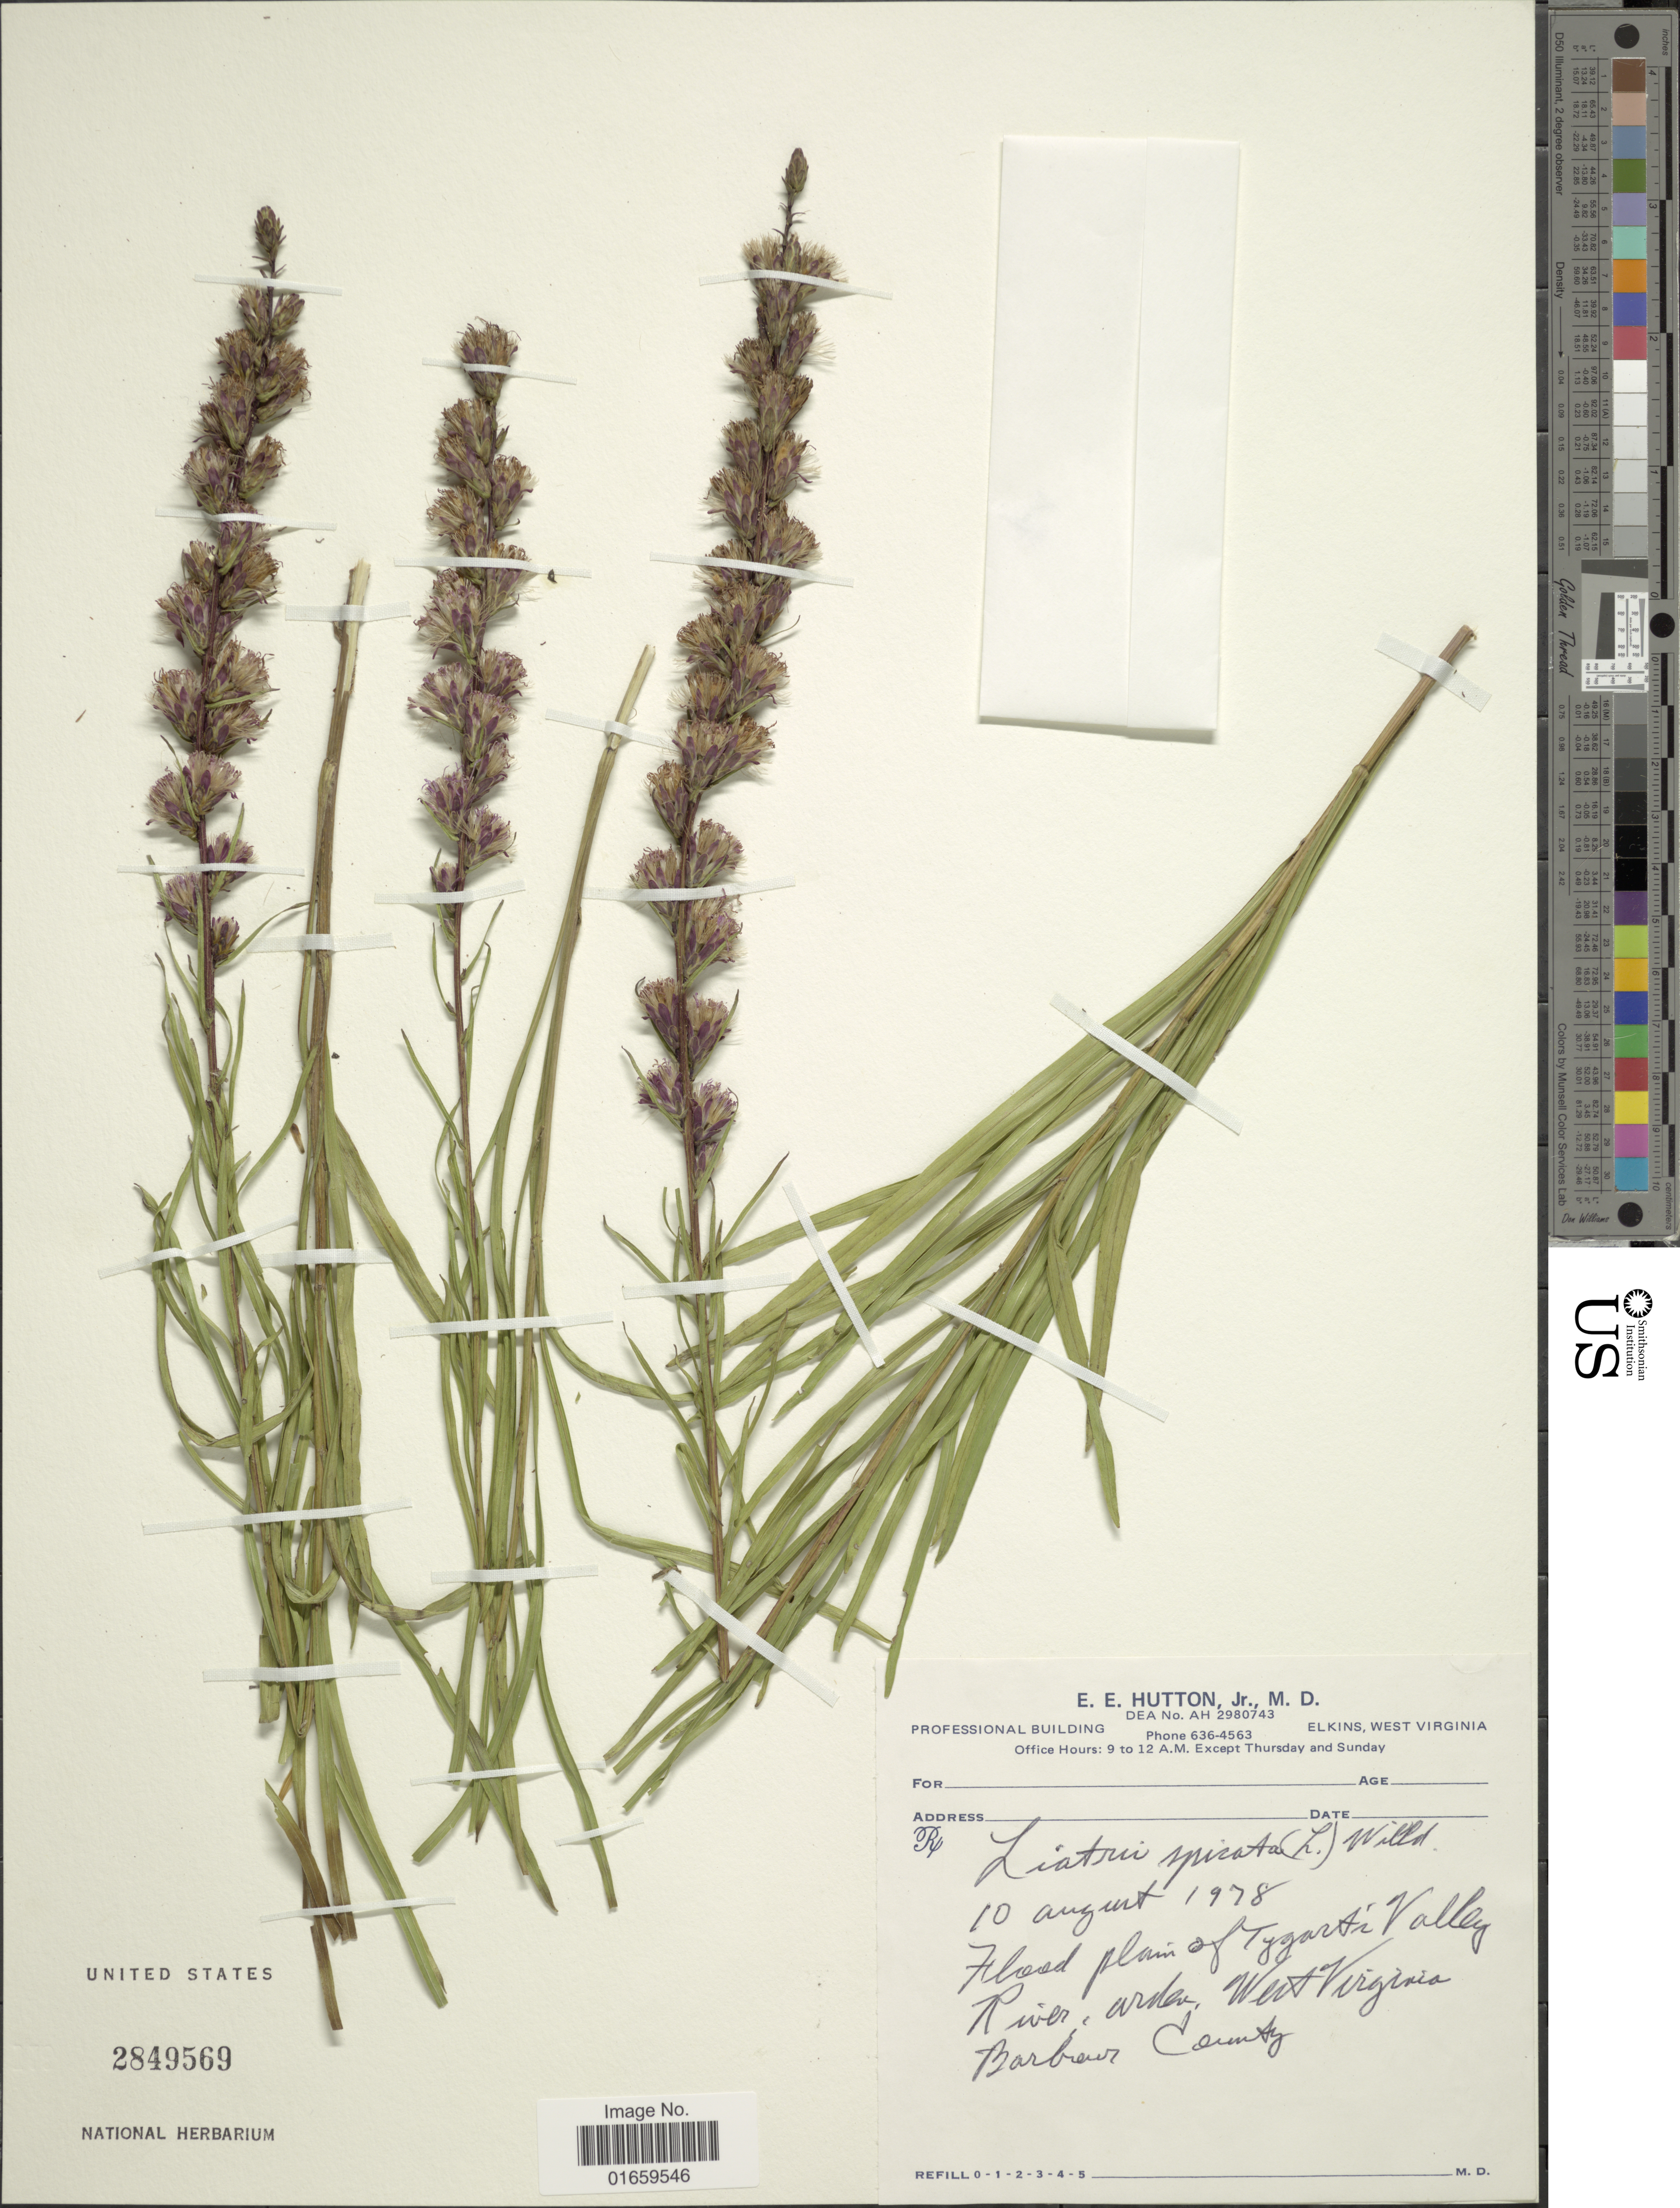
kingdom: Plantae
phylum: Tracheophyta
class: Magnoliopsida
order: Asterales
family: Asteraceae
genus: Liatris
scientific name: Liatris spicata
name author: (L.) Willd.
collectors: E. Hutton Jr.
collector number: AH2980743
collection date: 1978-08-10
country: United States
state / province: West Virginia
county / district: Barbour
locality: Flood plain of Tygarti Valley River, arden, West Virginia, Barbour County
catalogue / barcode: US 2849569